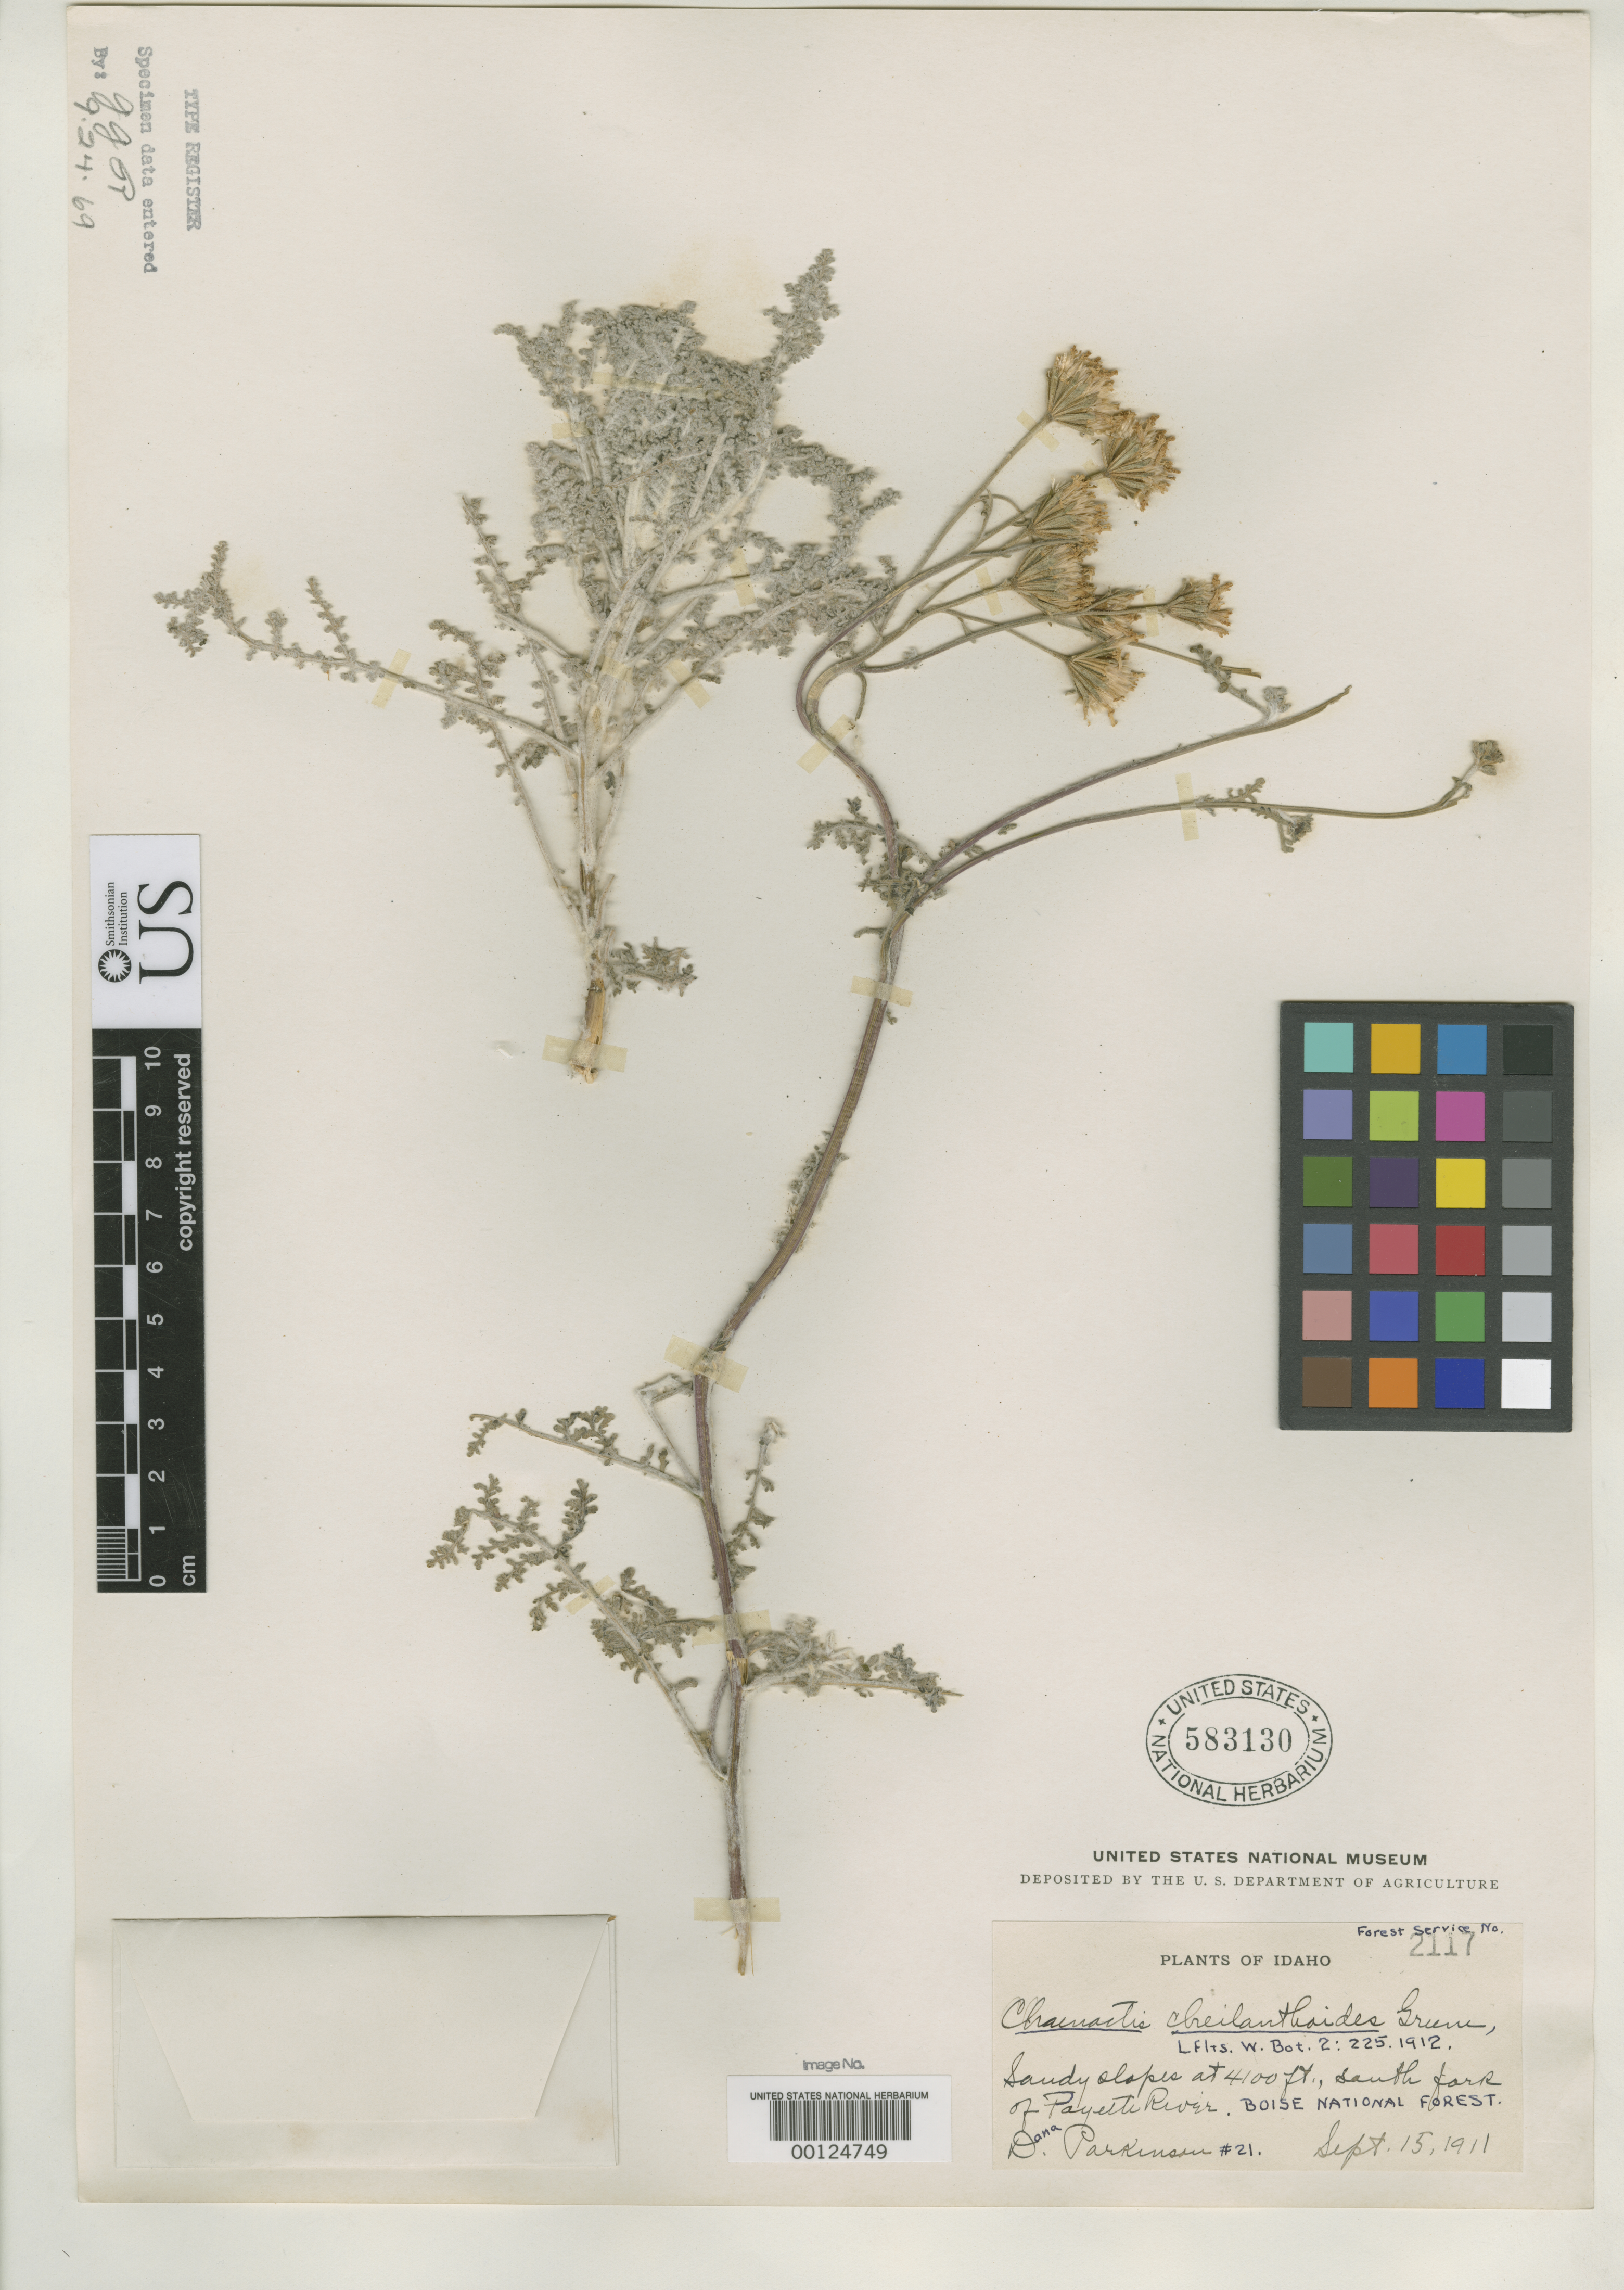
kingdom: Plantae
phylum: Tracheophyta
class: Magnoliopsida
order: Asterales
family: Asteraceae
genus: Chaenactis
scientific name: Chaenactis cheilanthoides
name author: Greene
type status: Isotype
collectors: D. Parkinson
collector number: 21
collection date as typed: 15 Sep 1911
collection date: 1911-09-15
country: United States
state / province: Idaho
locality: South fork of Fayette River.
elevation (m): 1250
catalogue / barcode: US 583130